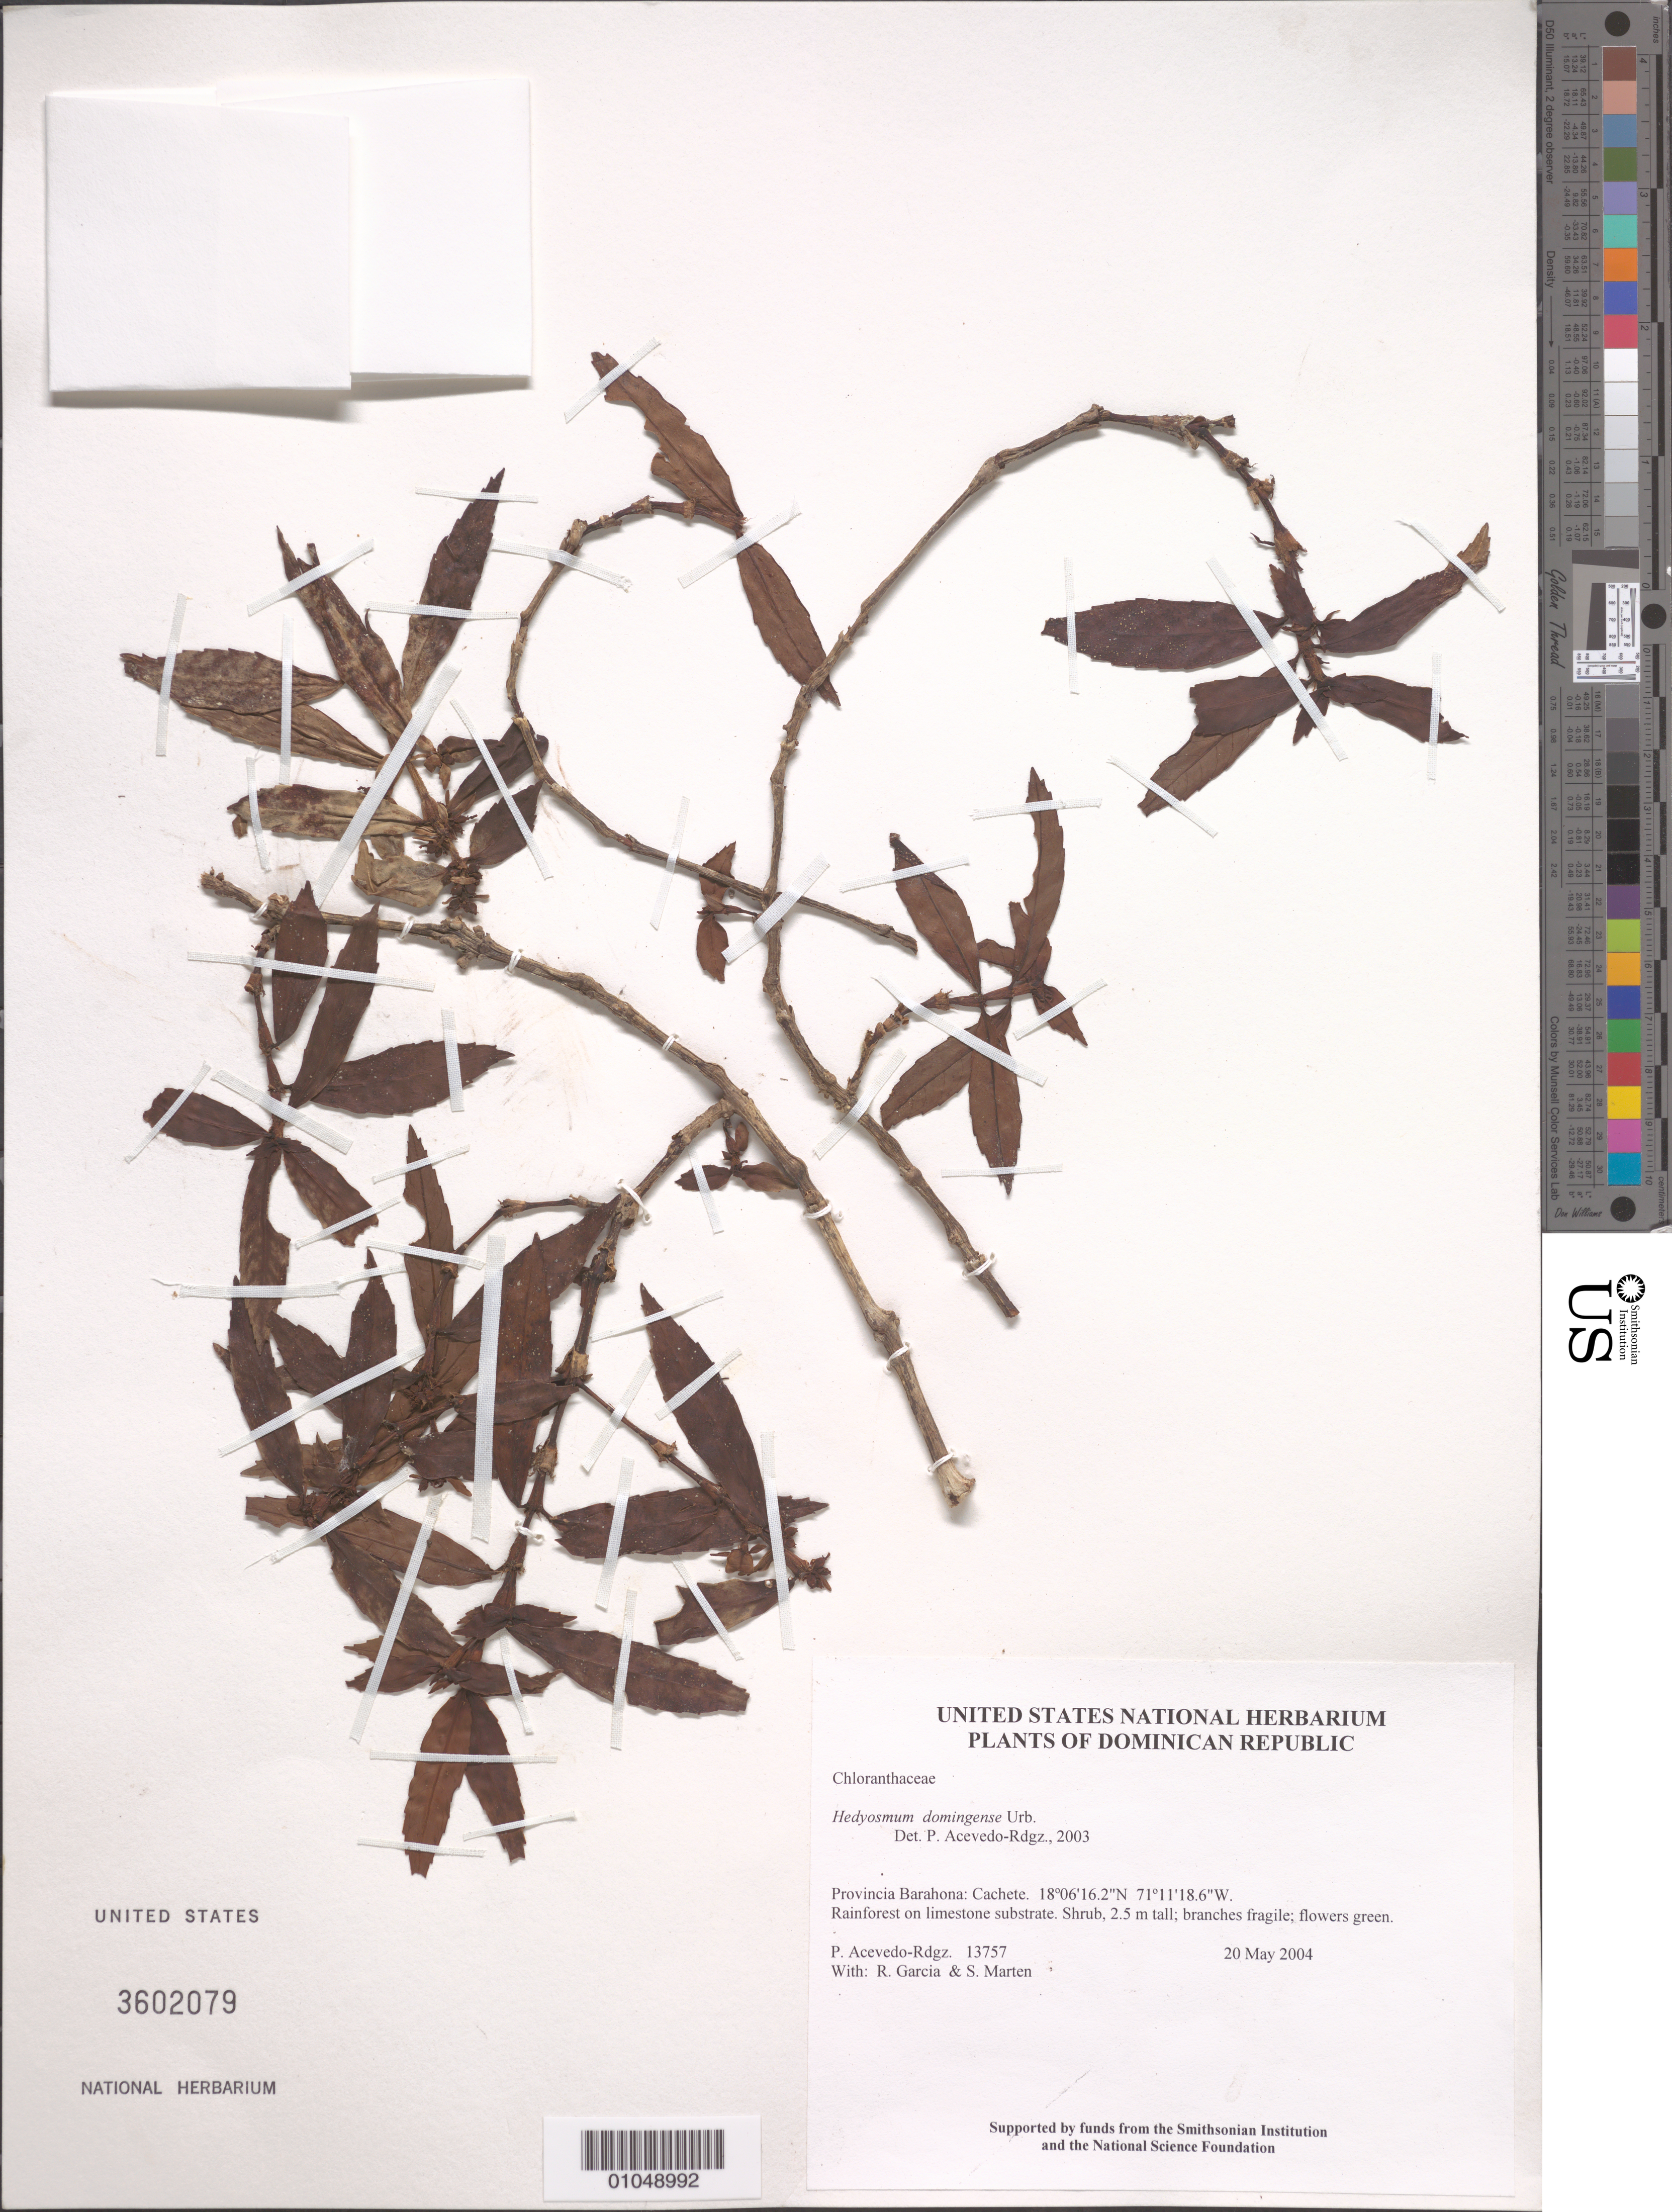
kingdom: Plantae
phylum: Tracheophyta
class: Magnoliopsida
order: Chloranthales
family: Chloranthaceae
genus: Hedyosmum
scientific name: Hedyosmum domingense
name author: Urb.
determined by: Acevedo-Rodríguez, P., (BOT), Smithsonian Institution - National Museum of Natural History (UNITED STATES)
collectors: P. Acevedo-Rodr., R. G. García & S. Marten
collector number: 13757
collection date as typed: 20 May 2004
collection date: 2004-05-20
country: Dominican Republic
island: Hispaniola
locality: Provincia Barahona: Cachete.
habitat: Rainforest on limestone substrate.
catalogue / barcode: US 3602079